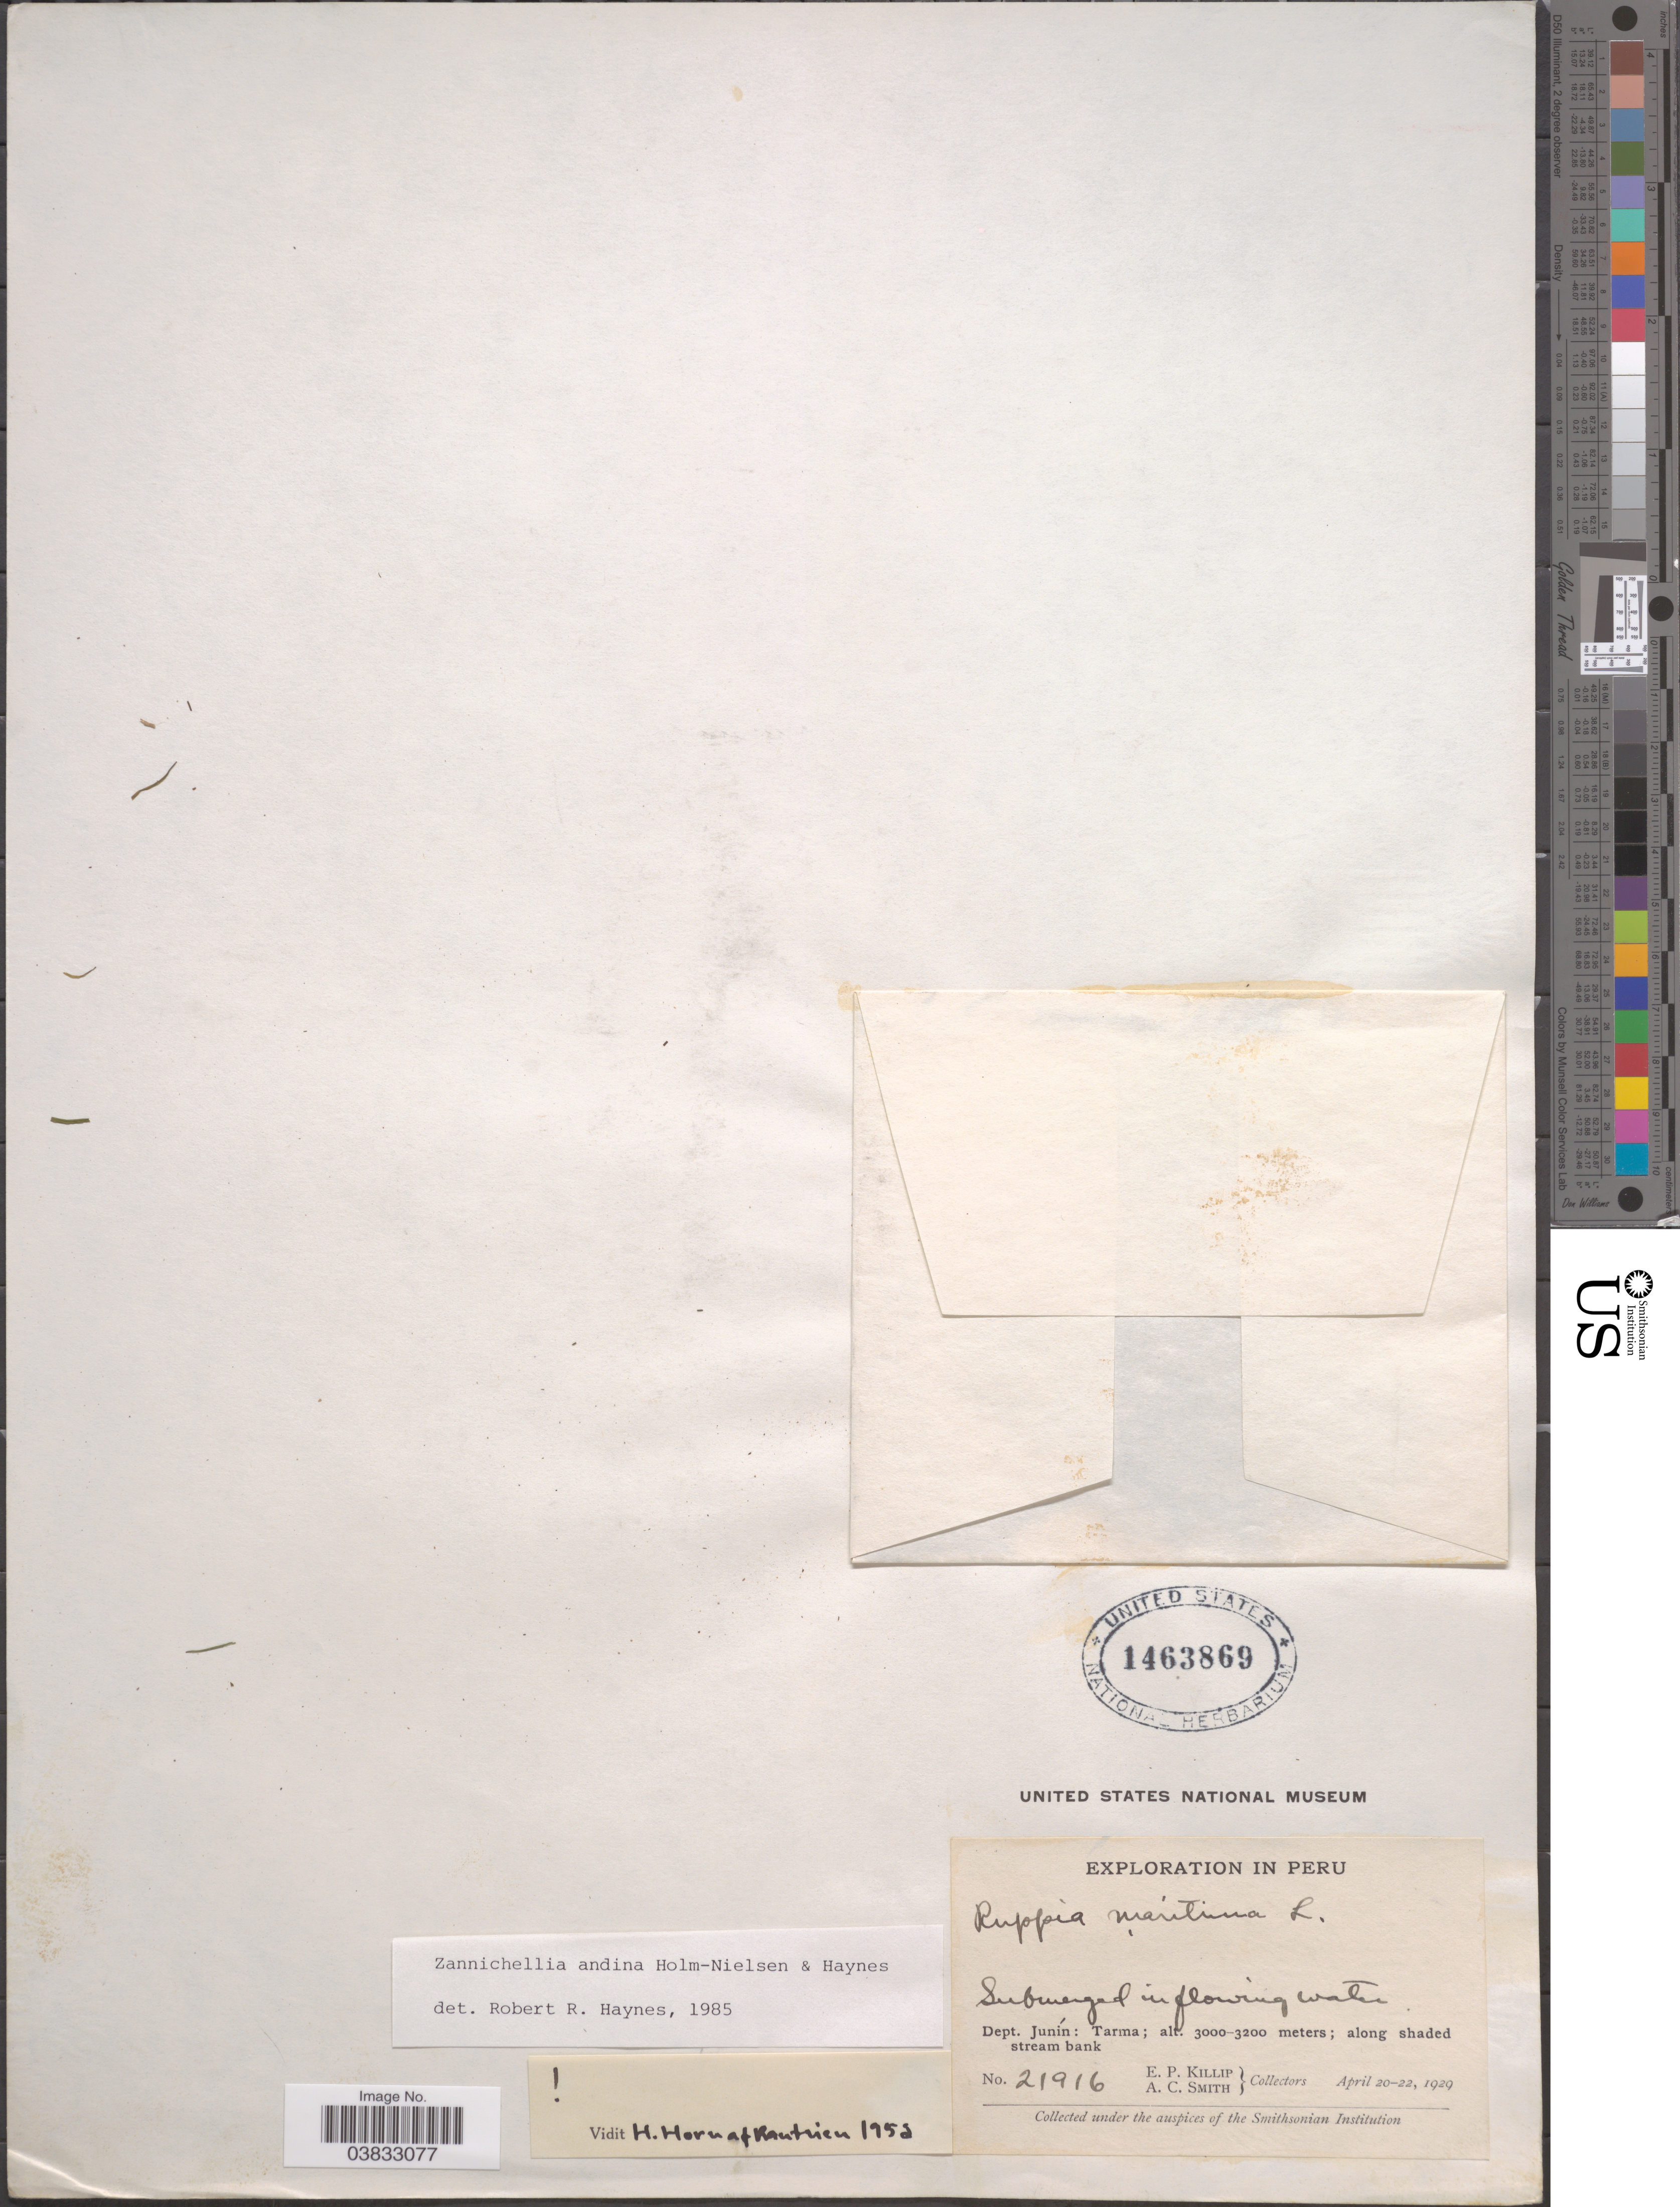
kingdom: Plantae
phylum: Tracheophyta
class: Liliopsida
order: Alismatales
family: Potamogetonaceae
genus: Zannichellia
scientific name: Zannichellia andina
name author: Holm-Niels. & R.R. Haynes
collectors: E. P. Killip & A. C. Smith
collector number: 21916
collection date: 1929-04-20/1929-04-22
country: Peru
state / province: Junín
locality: Dept. Junín: Tarma.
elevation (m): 3000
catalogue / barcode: US 1463869